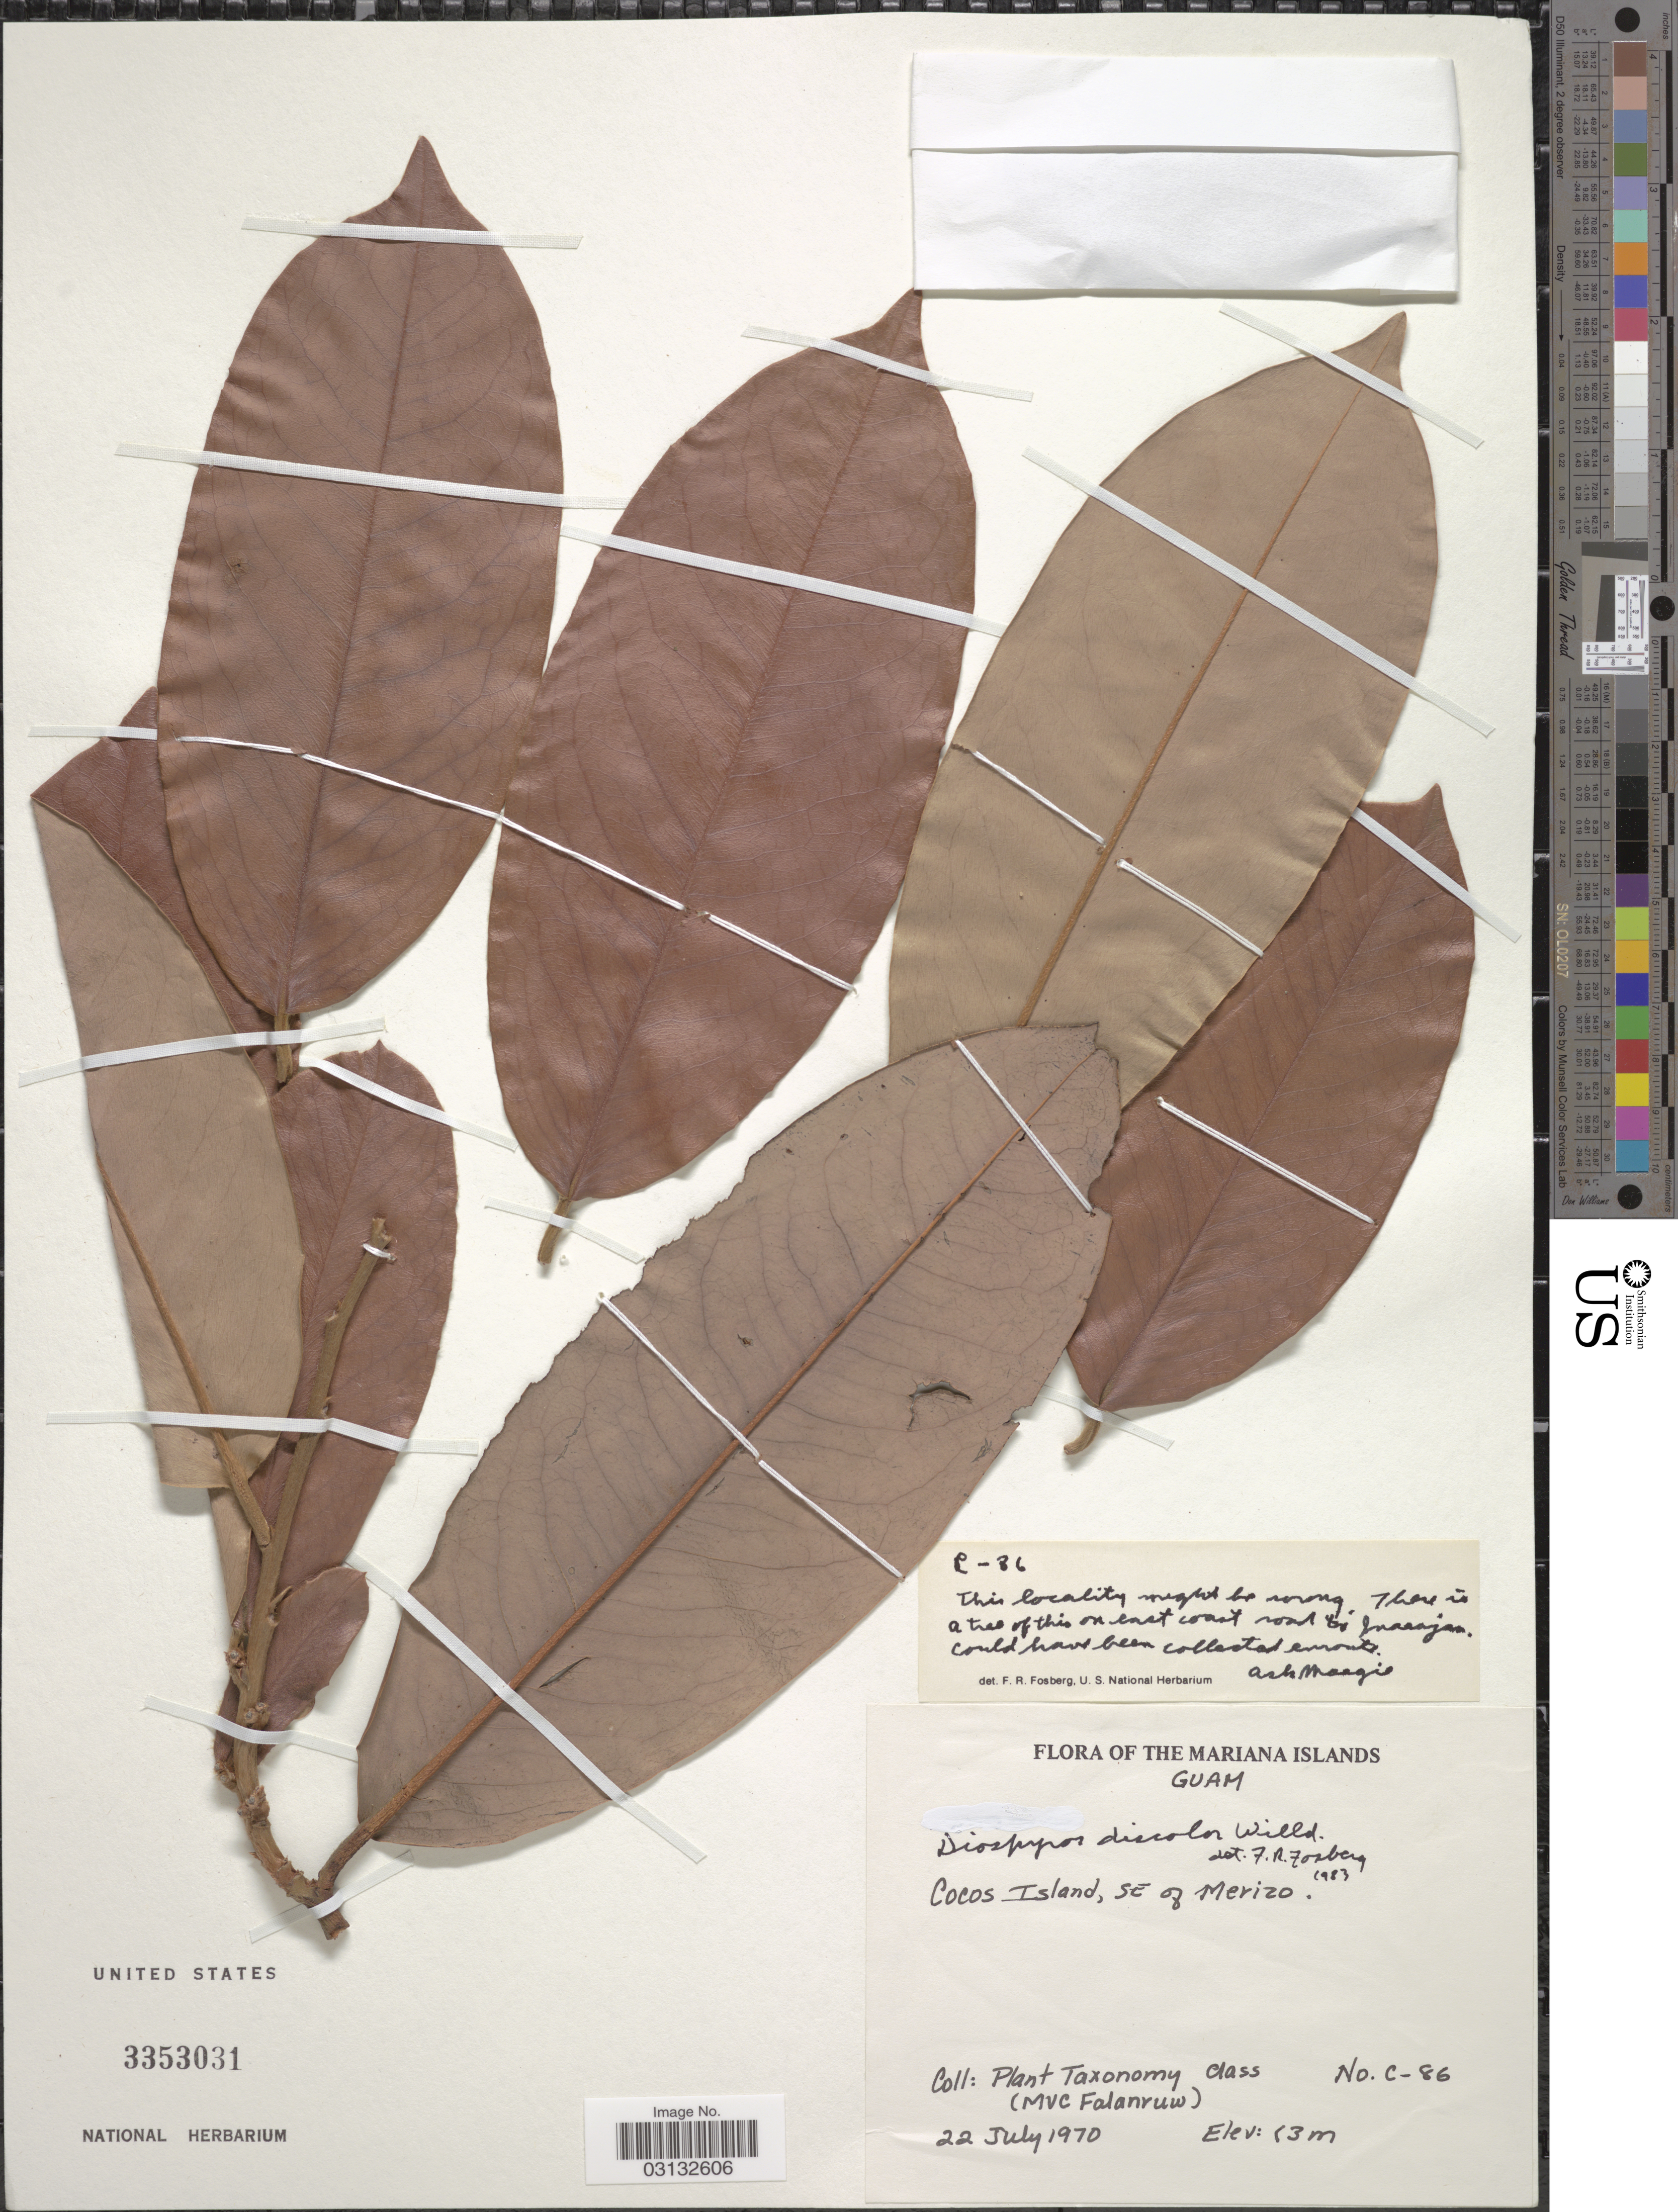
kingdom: Plantae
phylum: Tracheophyta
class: Magnoliopsida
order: Ericales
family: Ebenaceae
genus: Diospyros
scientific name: Diospyros discolor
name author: Willd.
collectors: M. V. Falanruw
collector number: C-86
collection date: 1970-07-22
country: Guam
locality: Mariana Islands. Cocos Island, SE of Merizo.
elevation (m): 3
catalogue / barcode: US 3353031